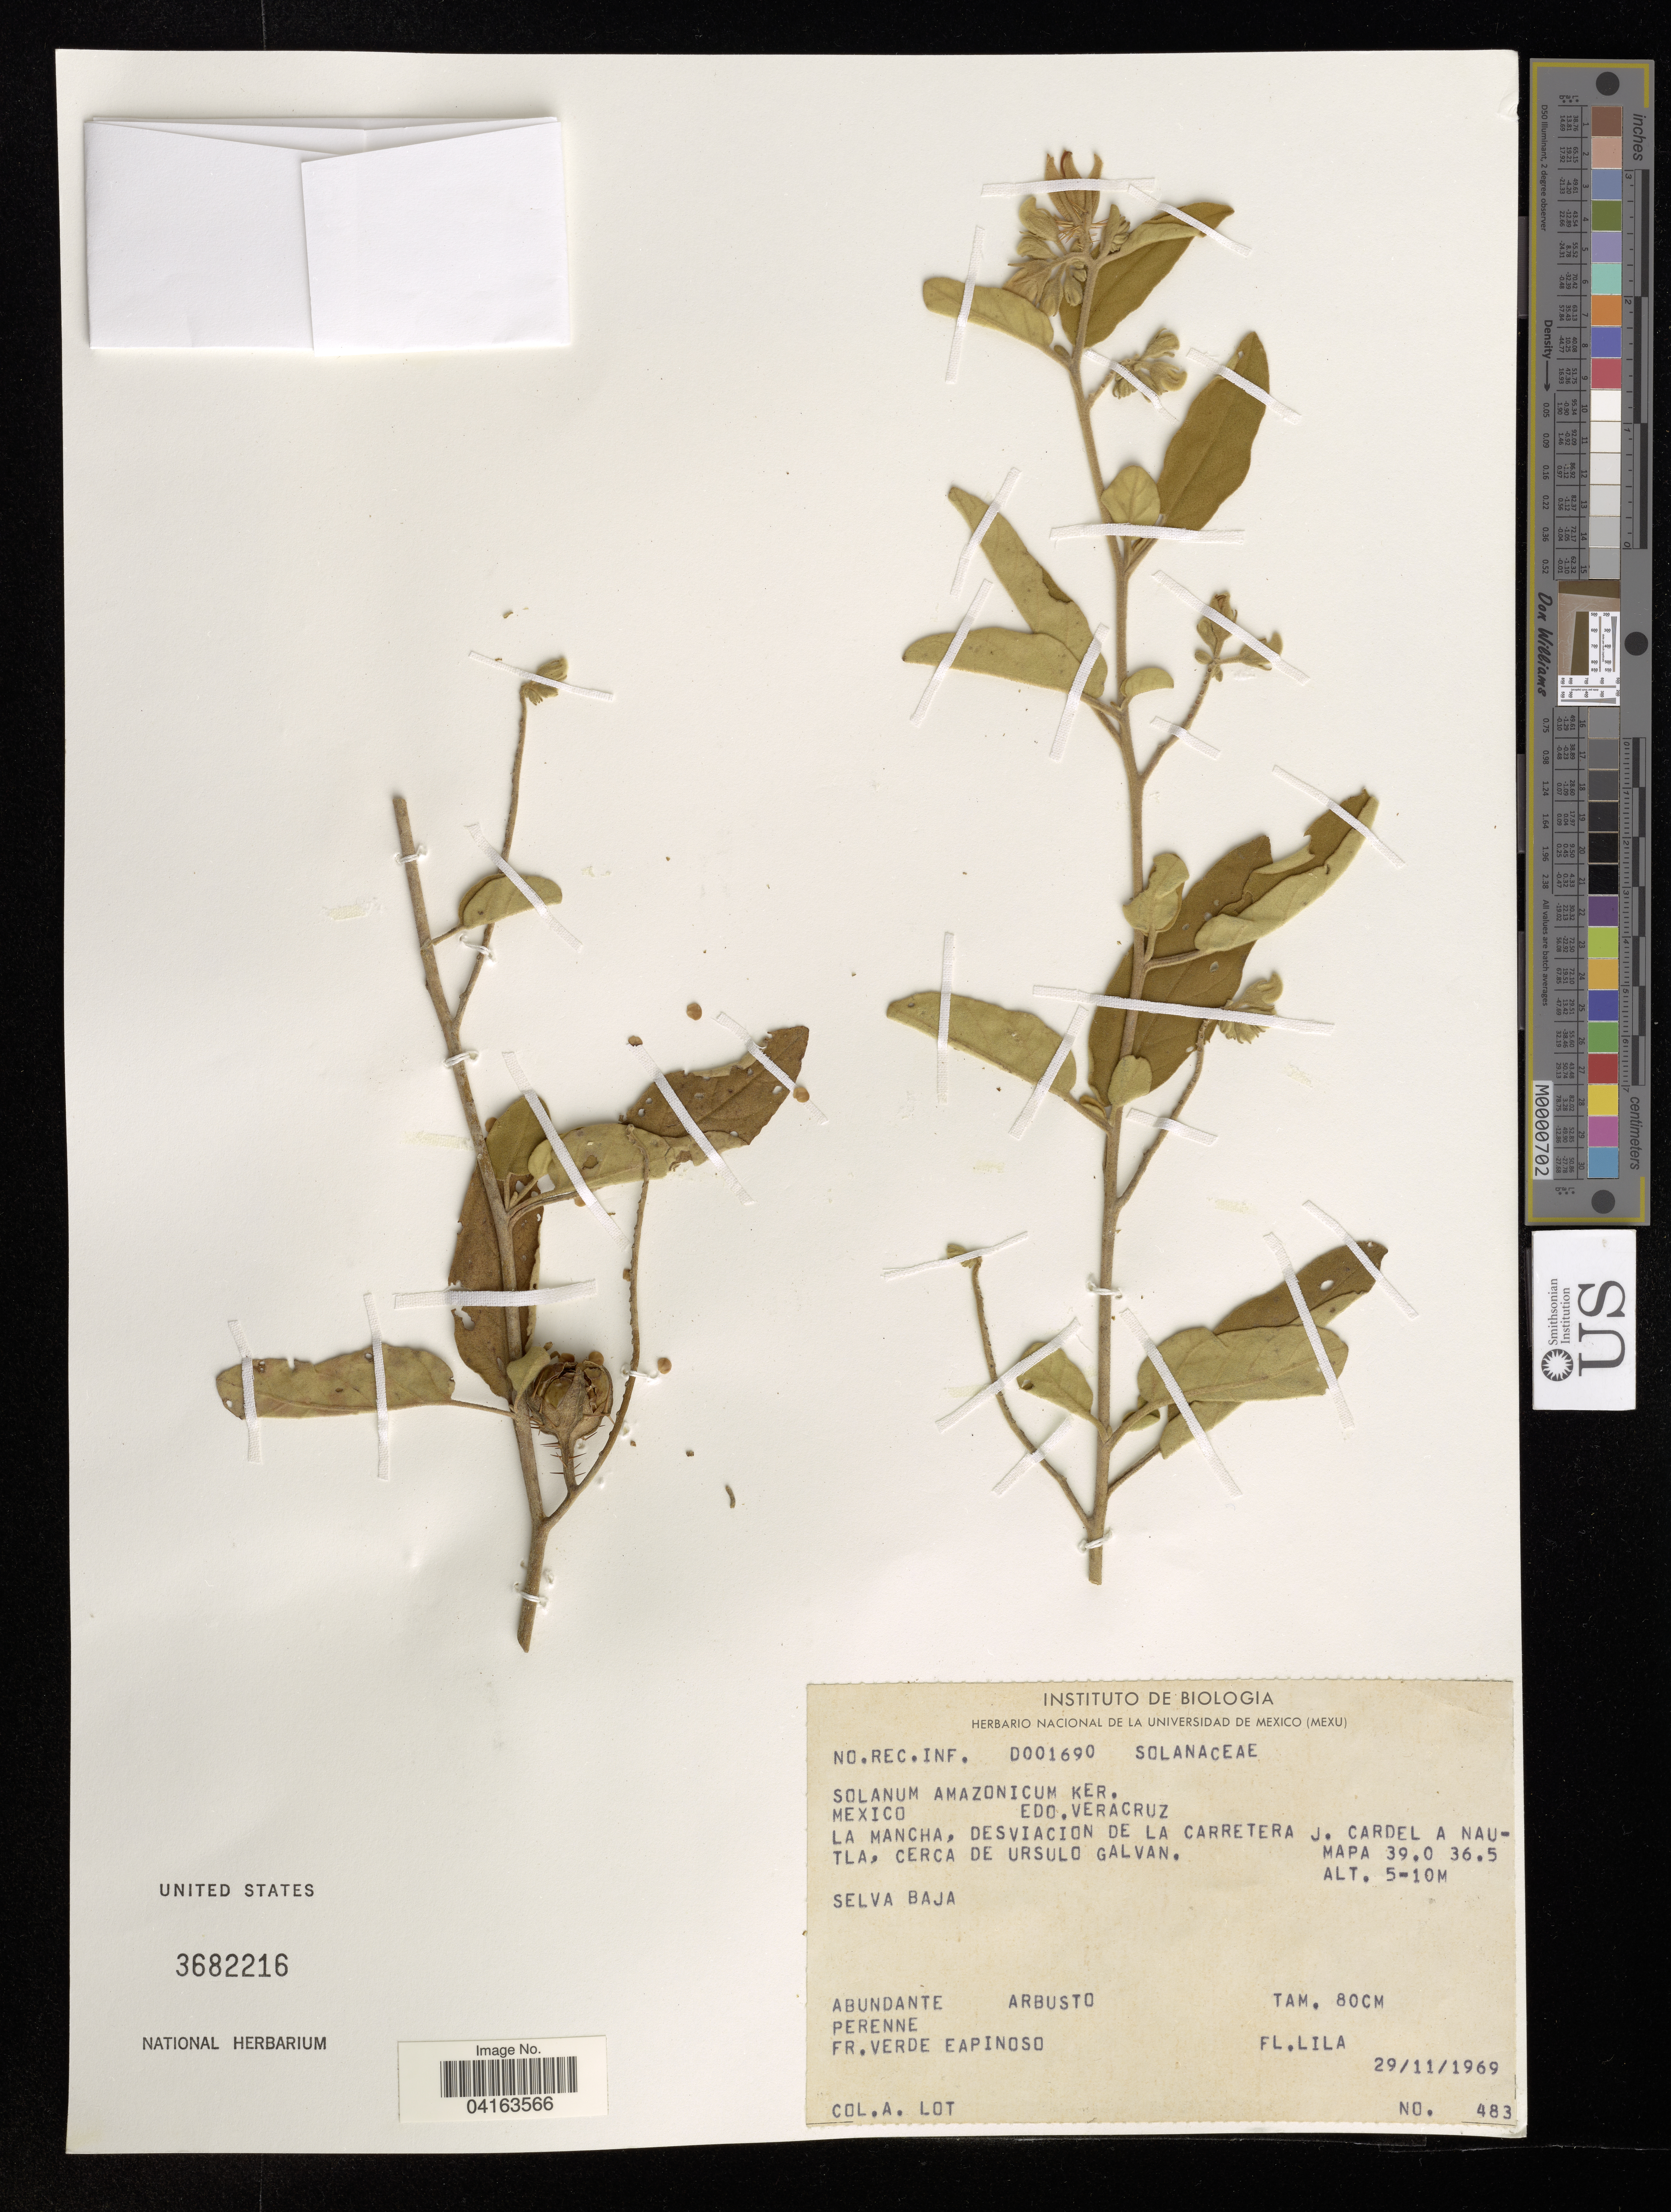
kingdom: Plantae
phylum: Tracheophyta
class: Magnoliopsida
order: Solanales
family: Solanaceae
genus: Solanum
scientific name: Solanum amazonicum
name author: Ker Gawl.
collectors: Lot, A.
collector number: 483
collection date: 1969-11-29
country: Mexico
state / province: Veracruz Llave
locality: La Mancha. Desviacion de la Carretera J. Cardel a Nautla, cercade Ursulo Galvan. Selva Baja.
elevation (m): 5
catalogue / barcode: US 3682216